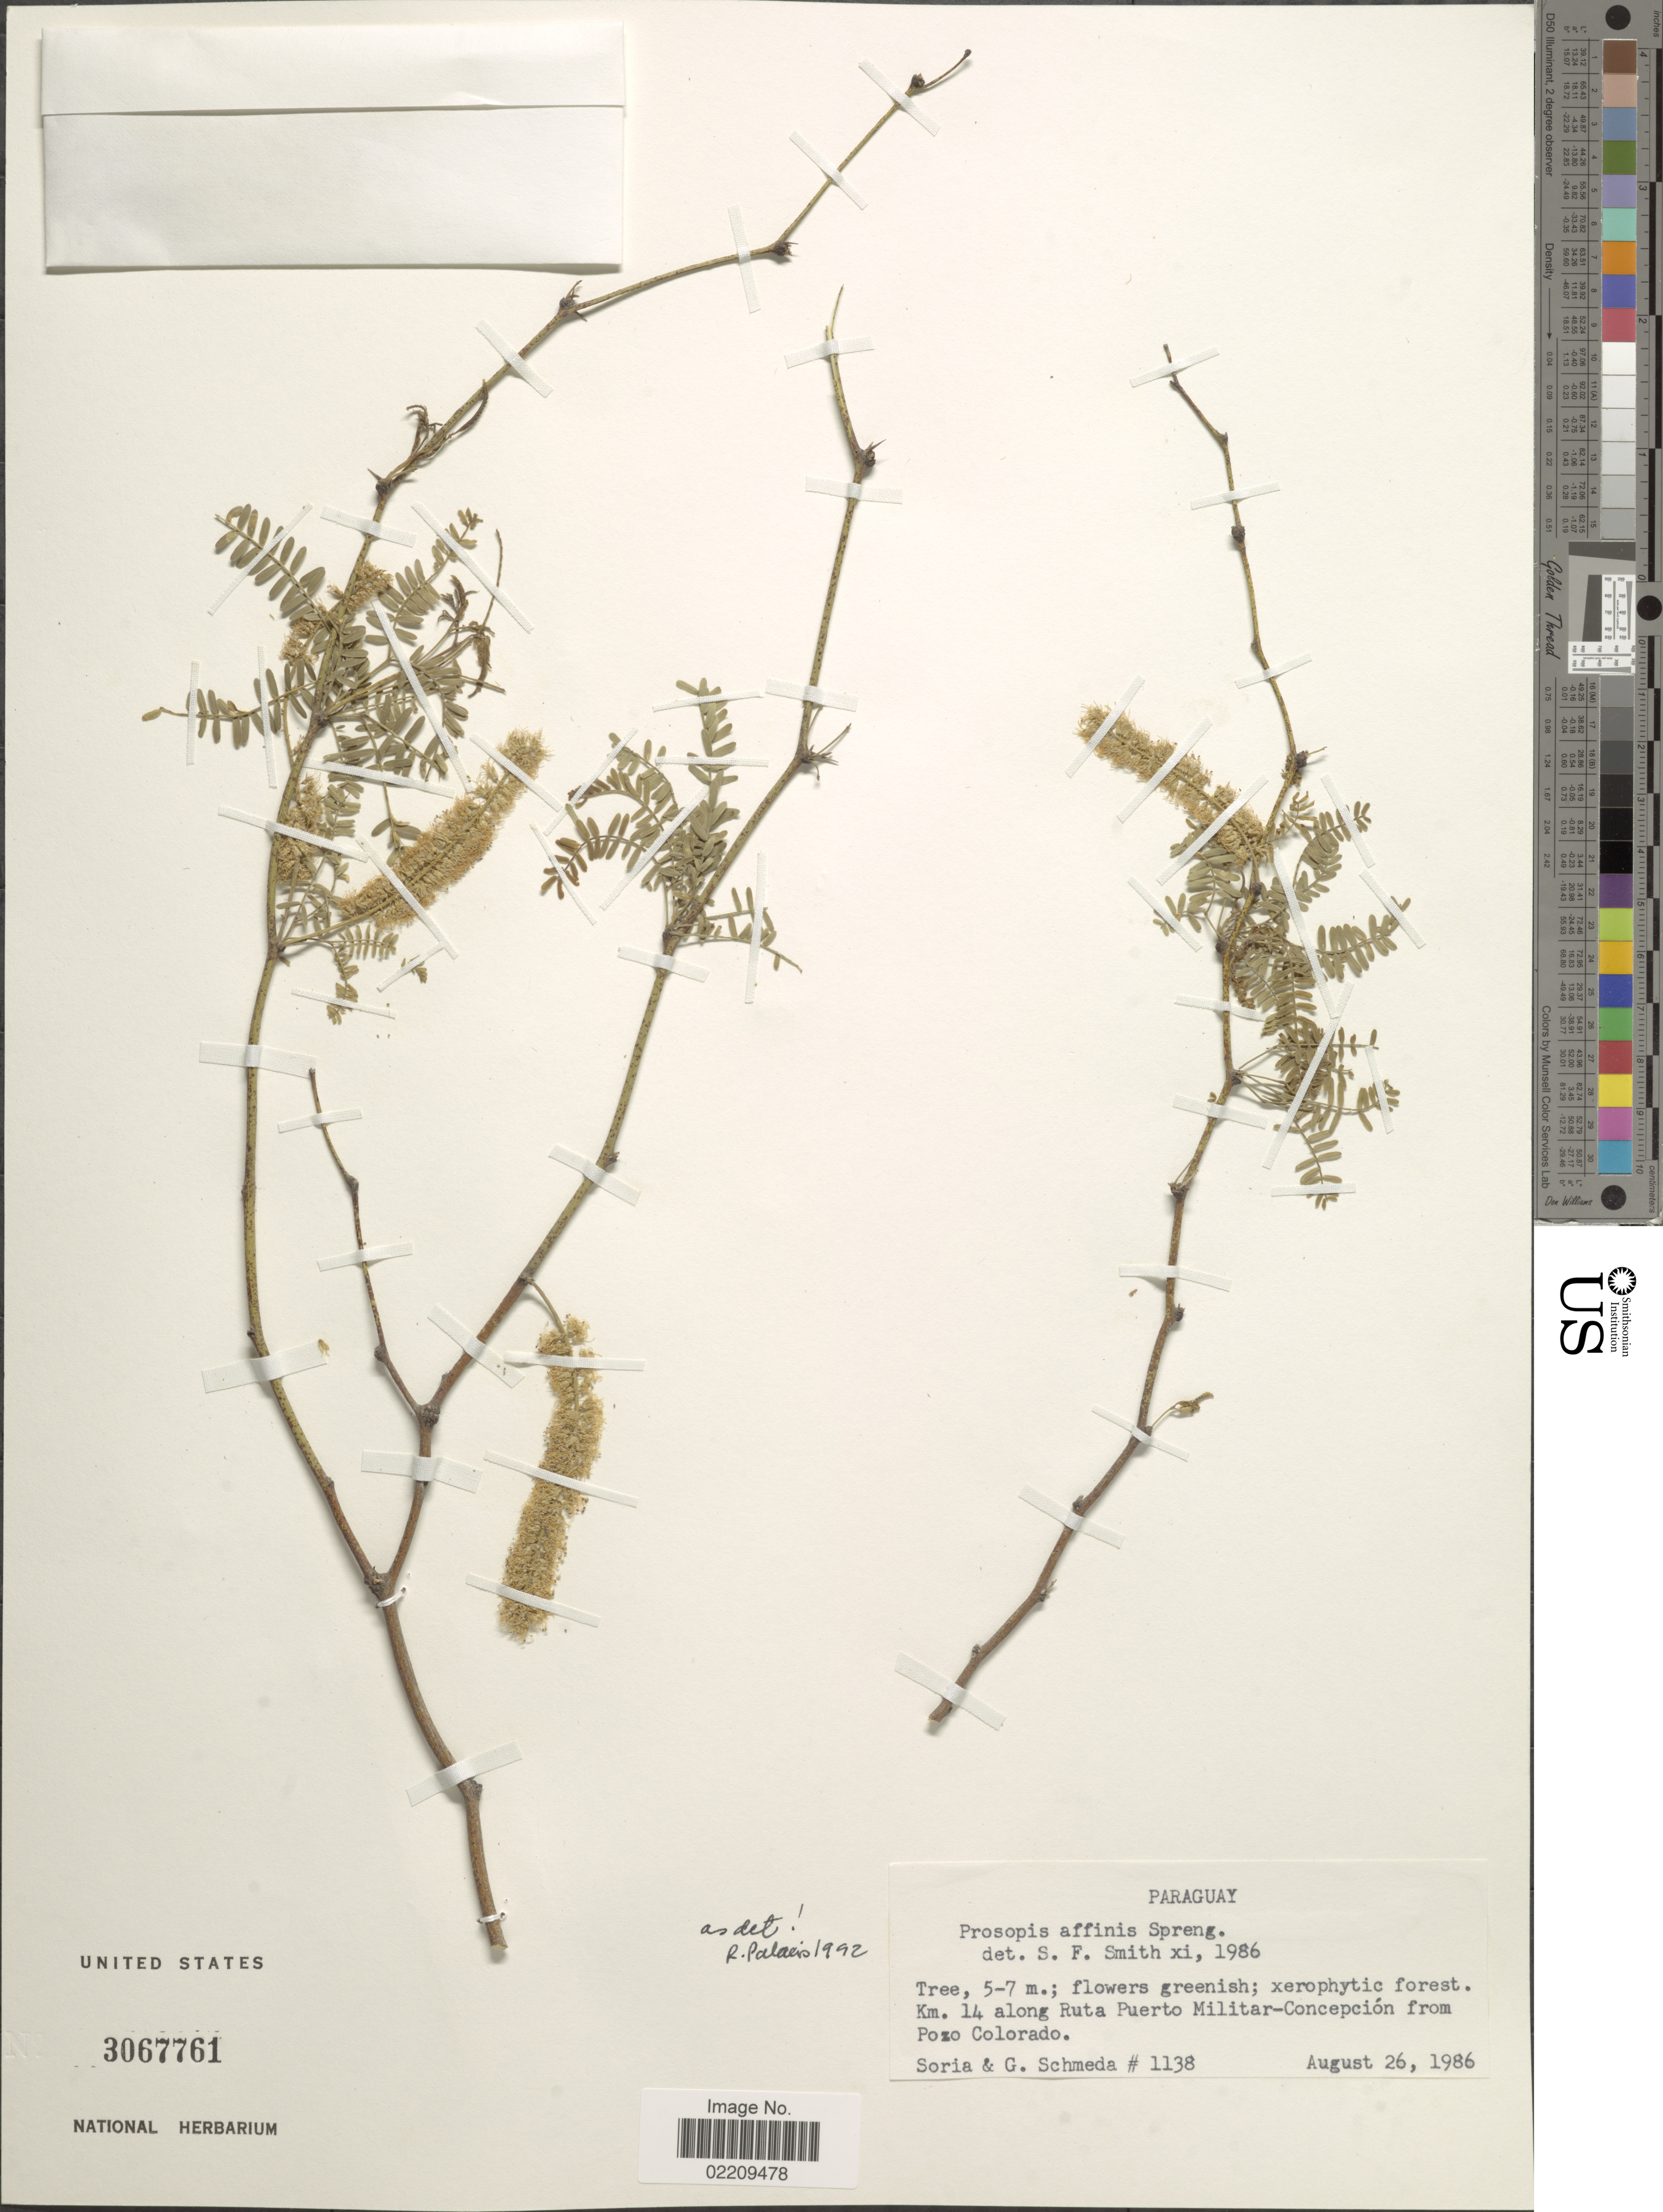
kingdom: Plantae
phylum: Tracheophyta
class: Magnoliopsida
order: Fabales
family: Fabaceae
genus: Neltuma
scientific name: Neltuma affinis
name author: (Spreng.) C. E. Hughes & G.P. Lewis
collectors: Soria & G. Schmeda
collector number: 1138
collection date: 1986-08-26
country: Paraguay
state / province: Concepcion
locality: Km. 14 along Ruta Puerto Militar- Conception from Pozo Colorado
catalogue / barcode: US 3067761